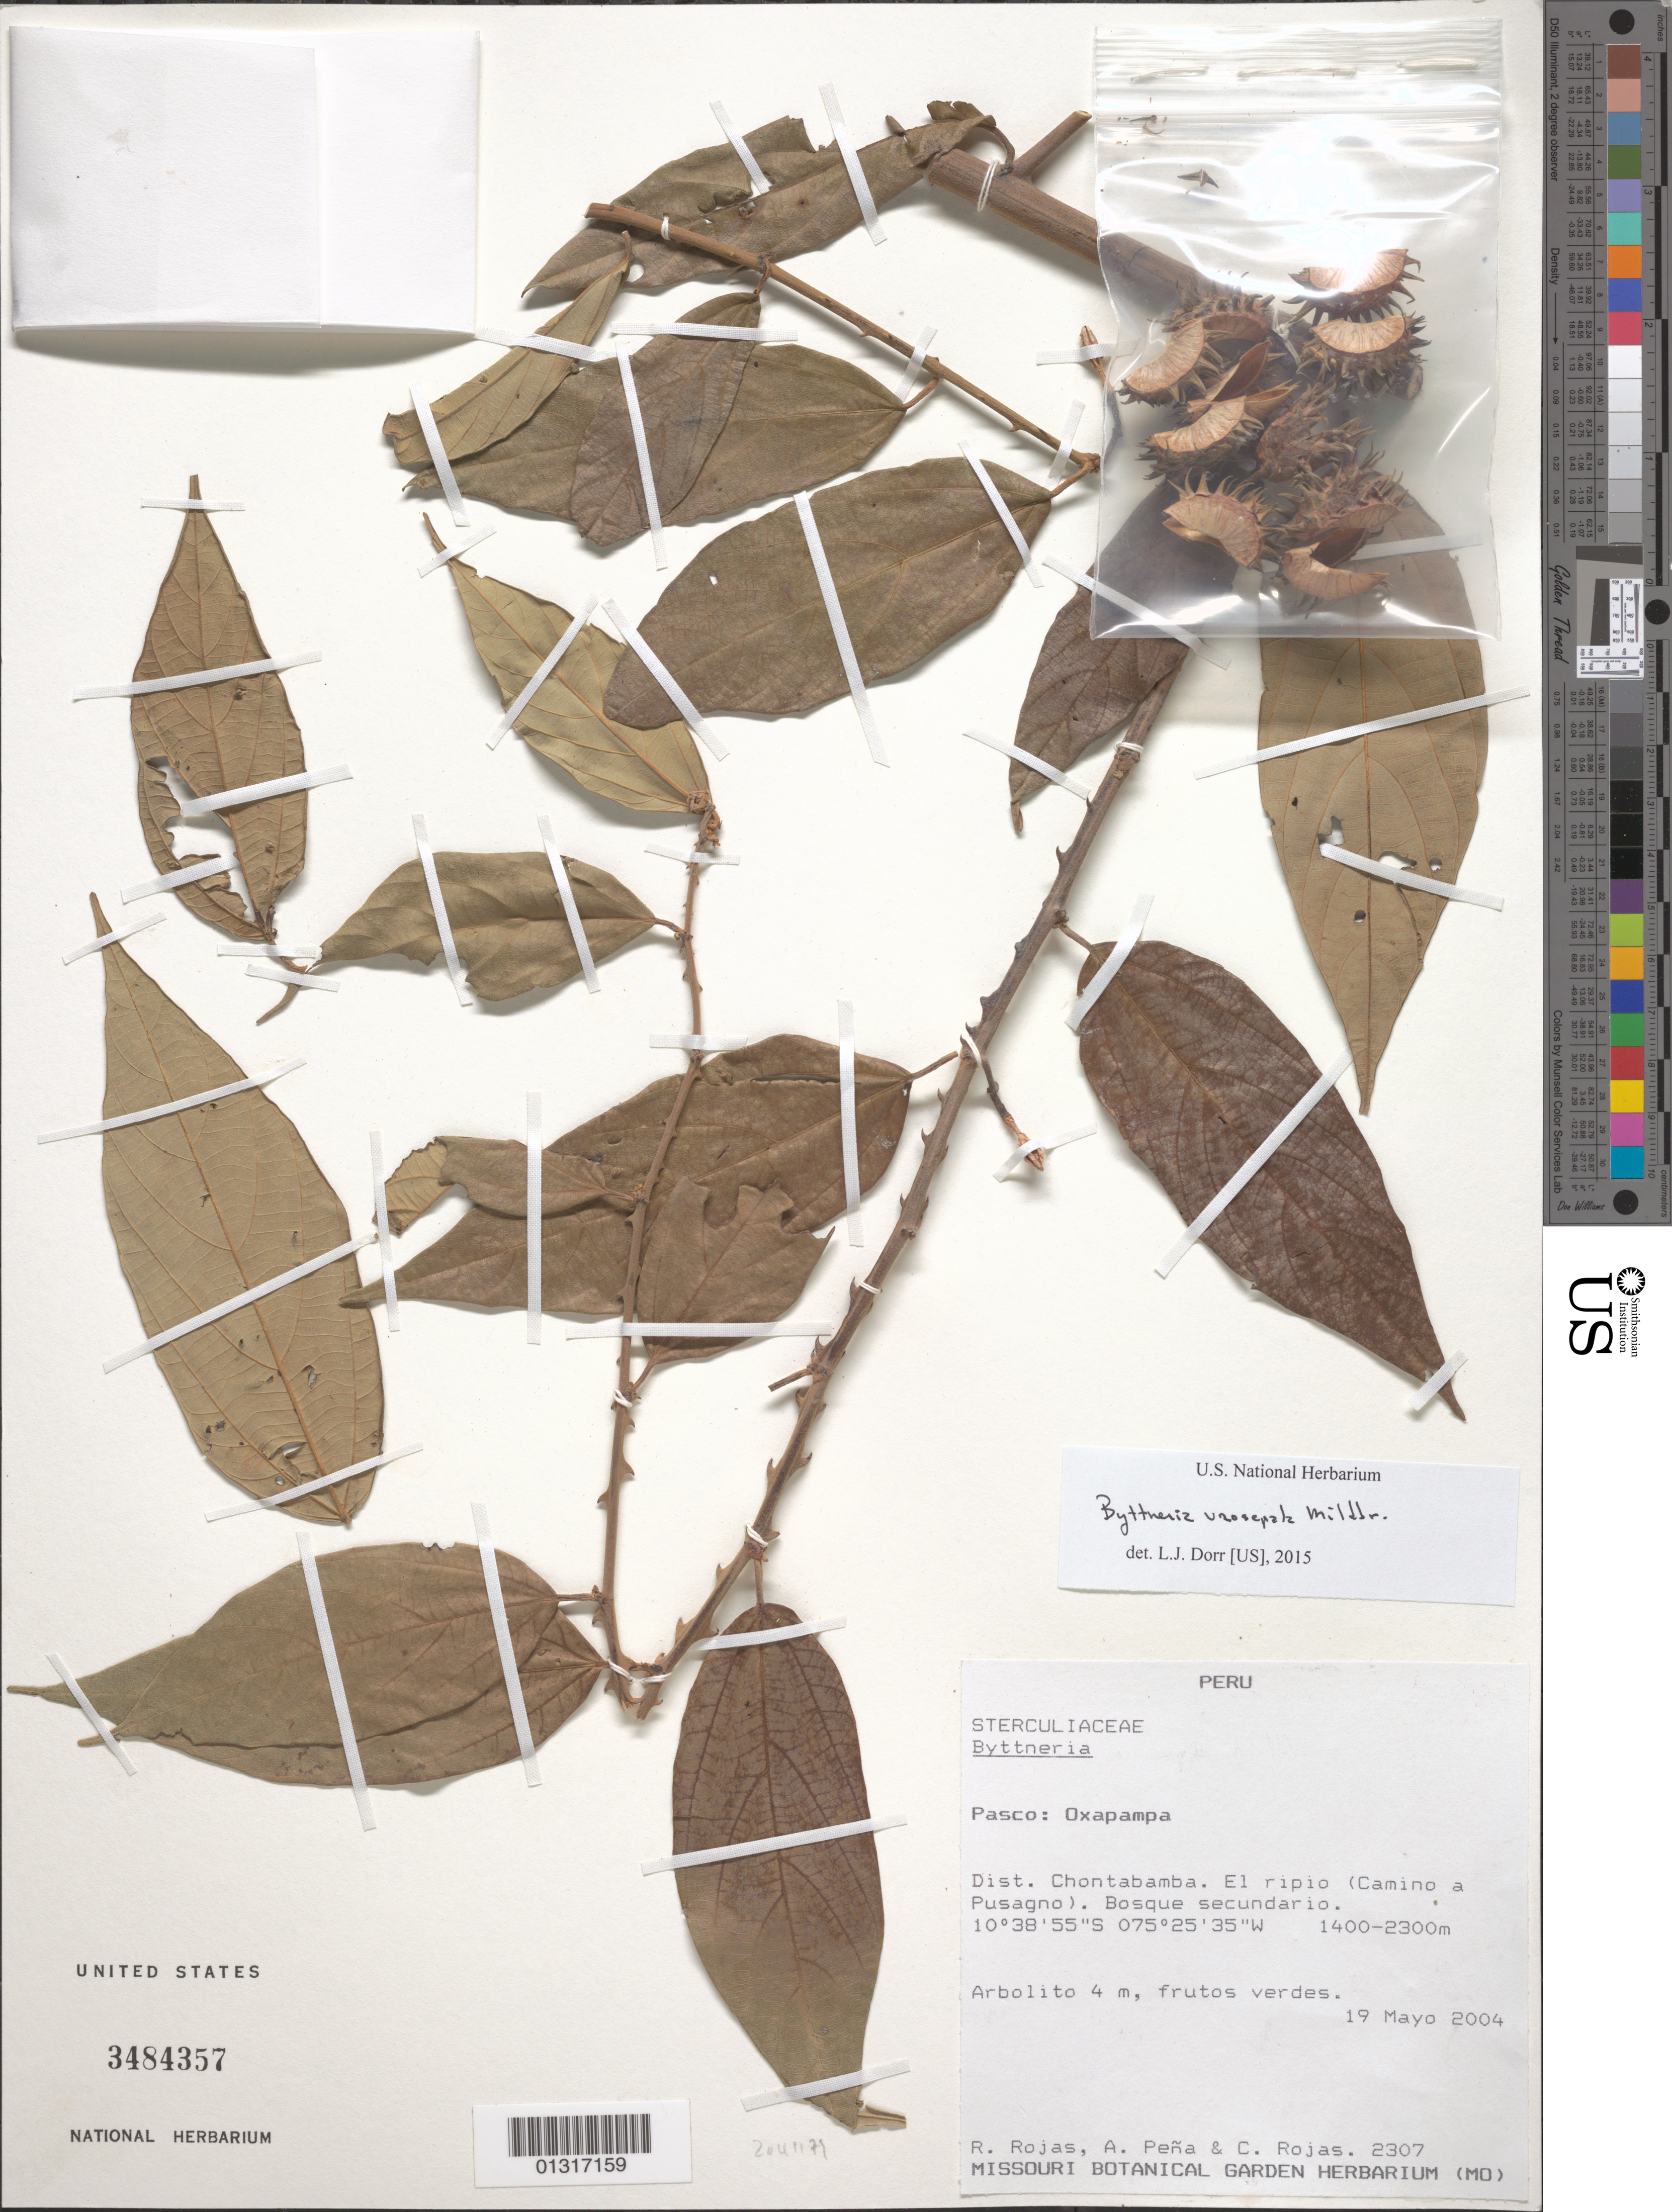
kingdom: Plantae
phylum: Tracheophyta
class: Magnoliopsida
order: Malvales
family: Malvaceae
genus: Byttneria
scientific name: Byttneria urosepala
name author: Mildbr.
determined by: Dorr, L. J., (BOT), Smithsonian Institution - National Museum of Natural History (UNITED STATES)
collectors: R. Rojas, A. Peña & C. Rojas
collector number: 2307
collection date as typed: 19 May 2004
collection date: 2004-05-19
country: Peru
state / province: Pasco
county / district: Oxapampa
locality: Dist. Chontabamba. El ripio (Camino a Pusagno).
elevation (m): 1400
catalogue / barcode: US 3484357